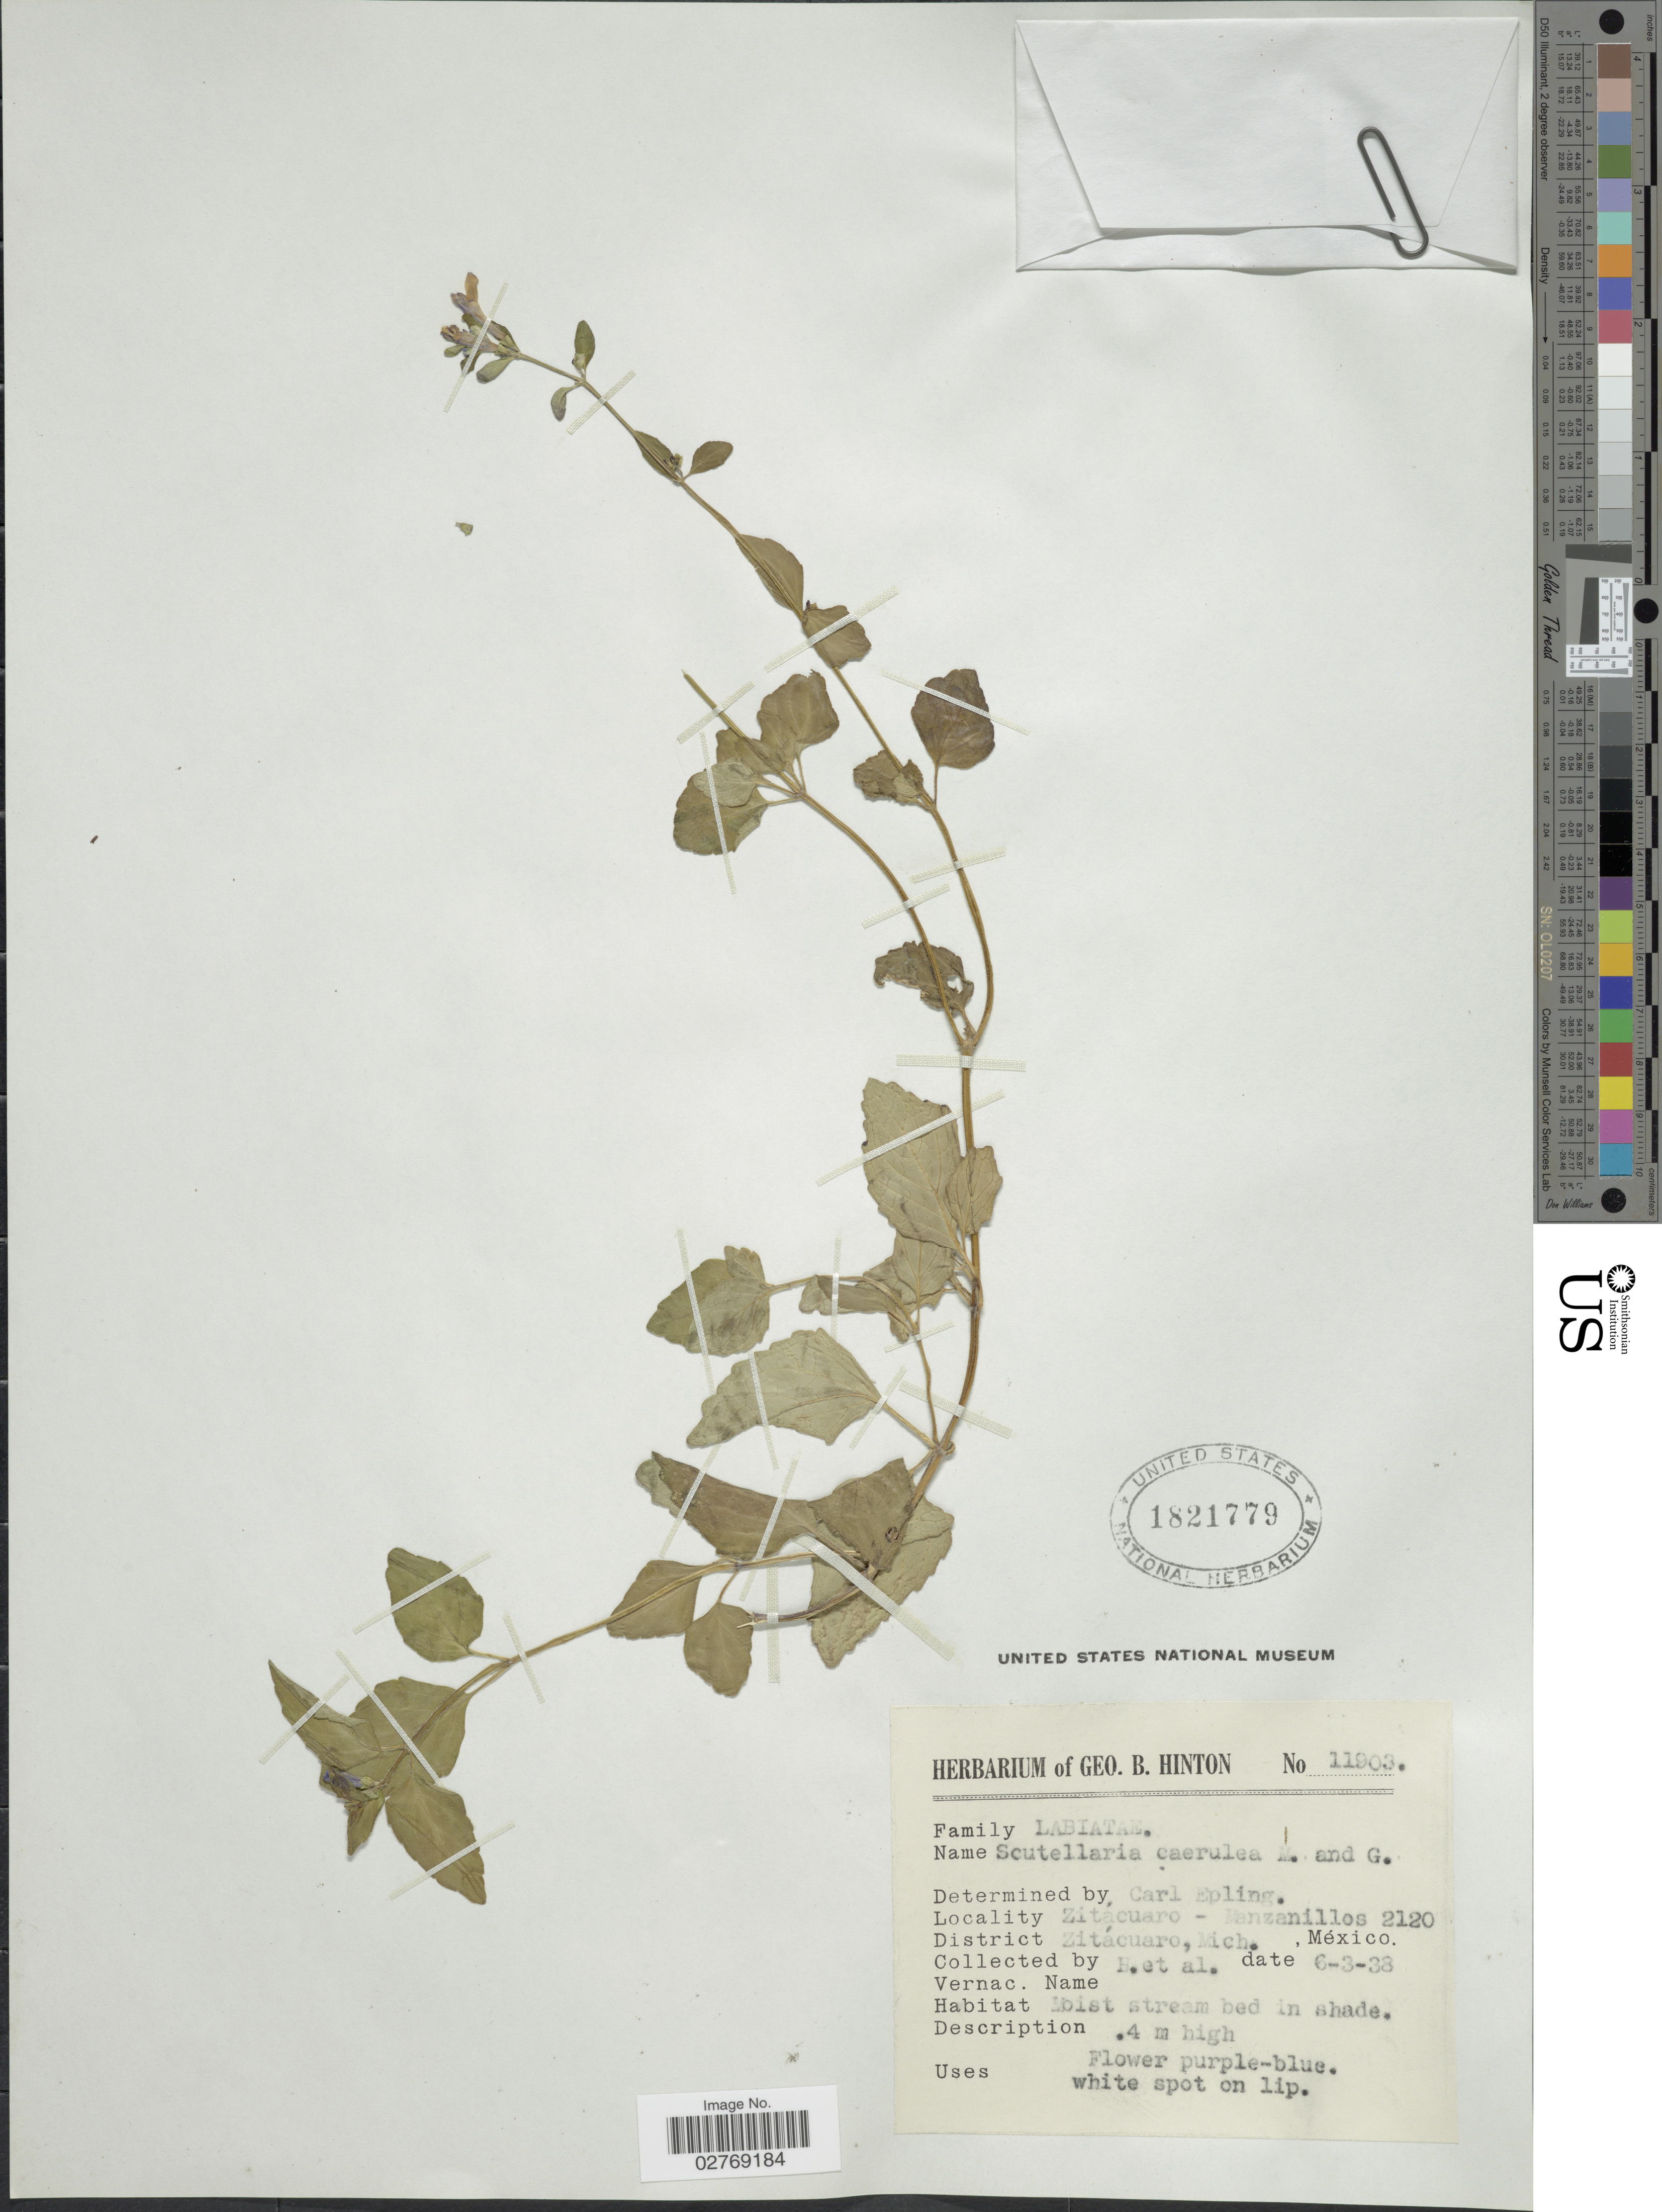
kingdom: Plantae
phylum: Tracheophyta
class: Magnoliopsida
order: Lamiales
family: Lamiaceae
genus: Scutellaria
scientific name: Scutellaria dumetorum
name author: Schltdl.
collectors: G. B. Hinton & et al.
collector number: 11903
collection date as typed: Transcribed d/m/y: 6/3/38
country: Mexico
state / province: Michoacán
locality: Zitácuaro - Manzanillos. District Zitácuaro.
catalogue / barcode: US 1821779